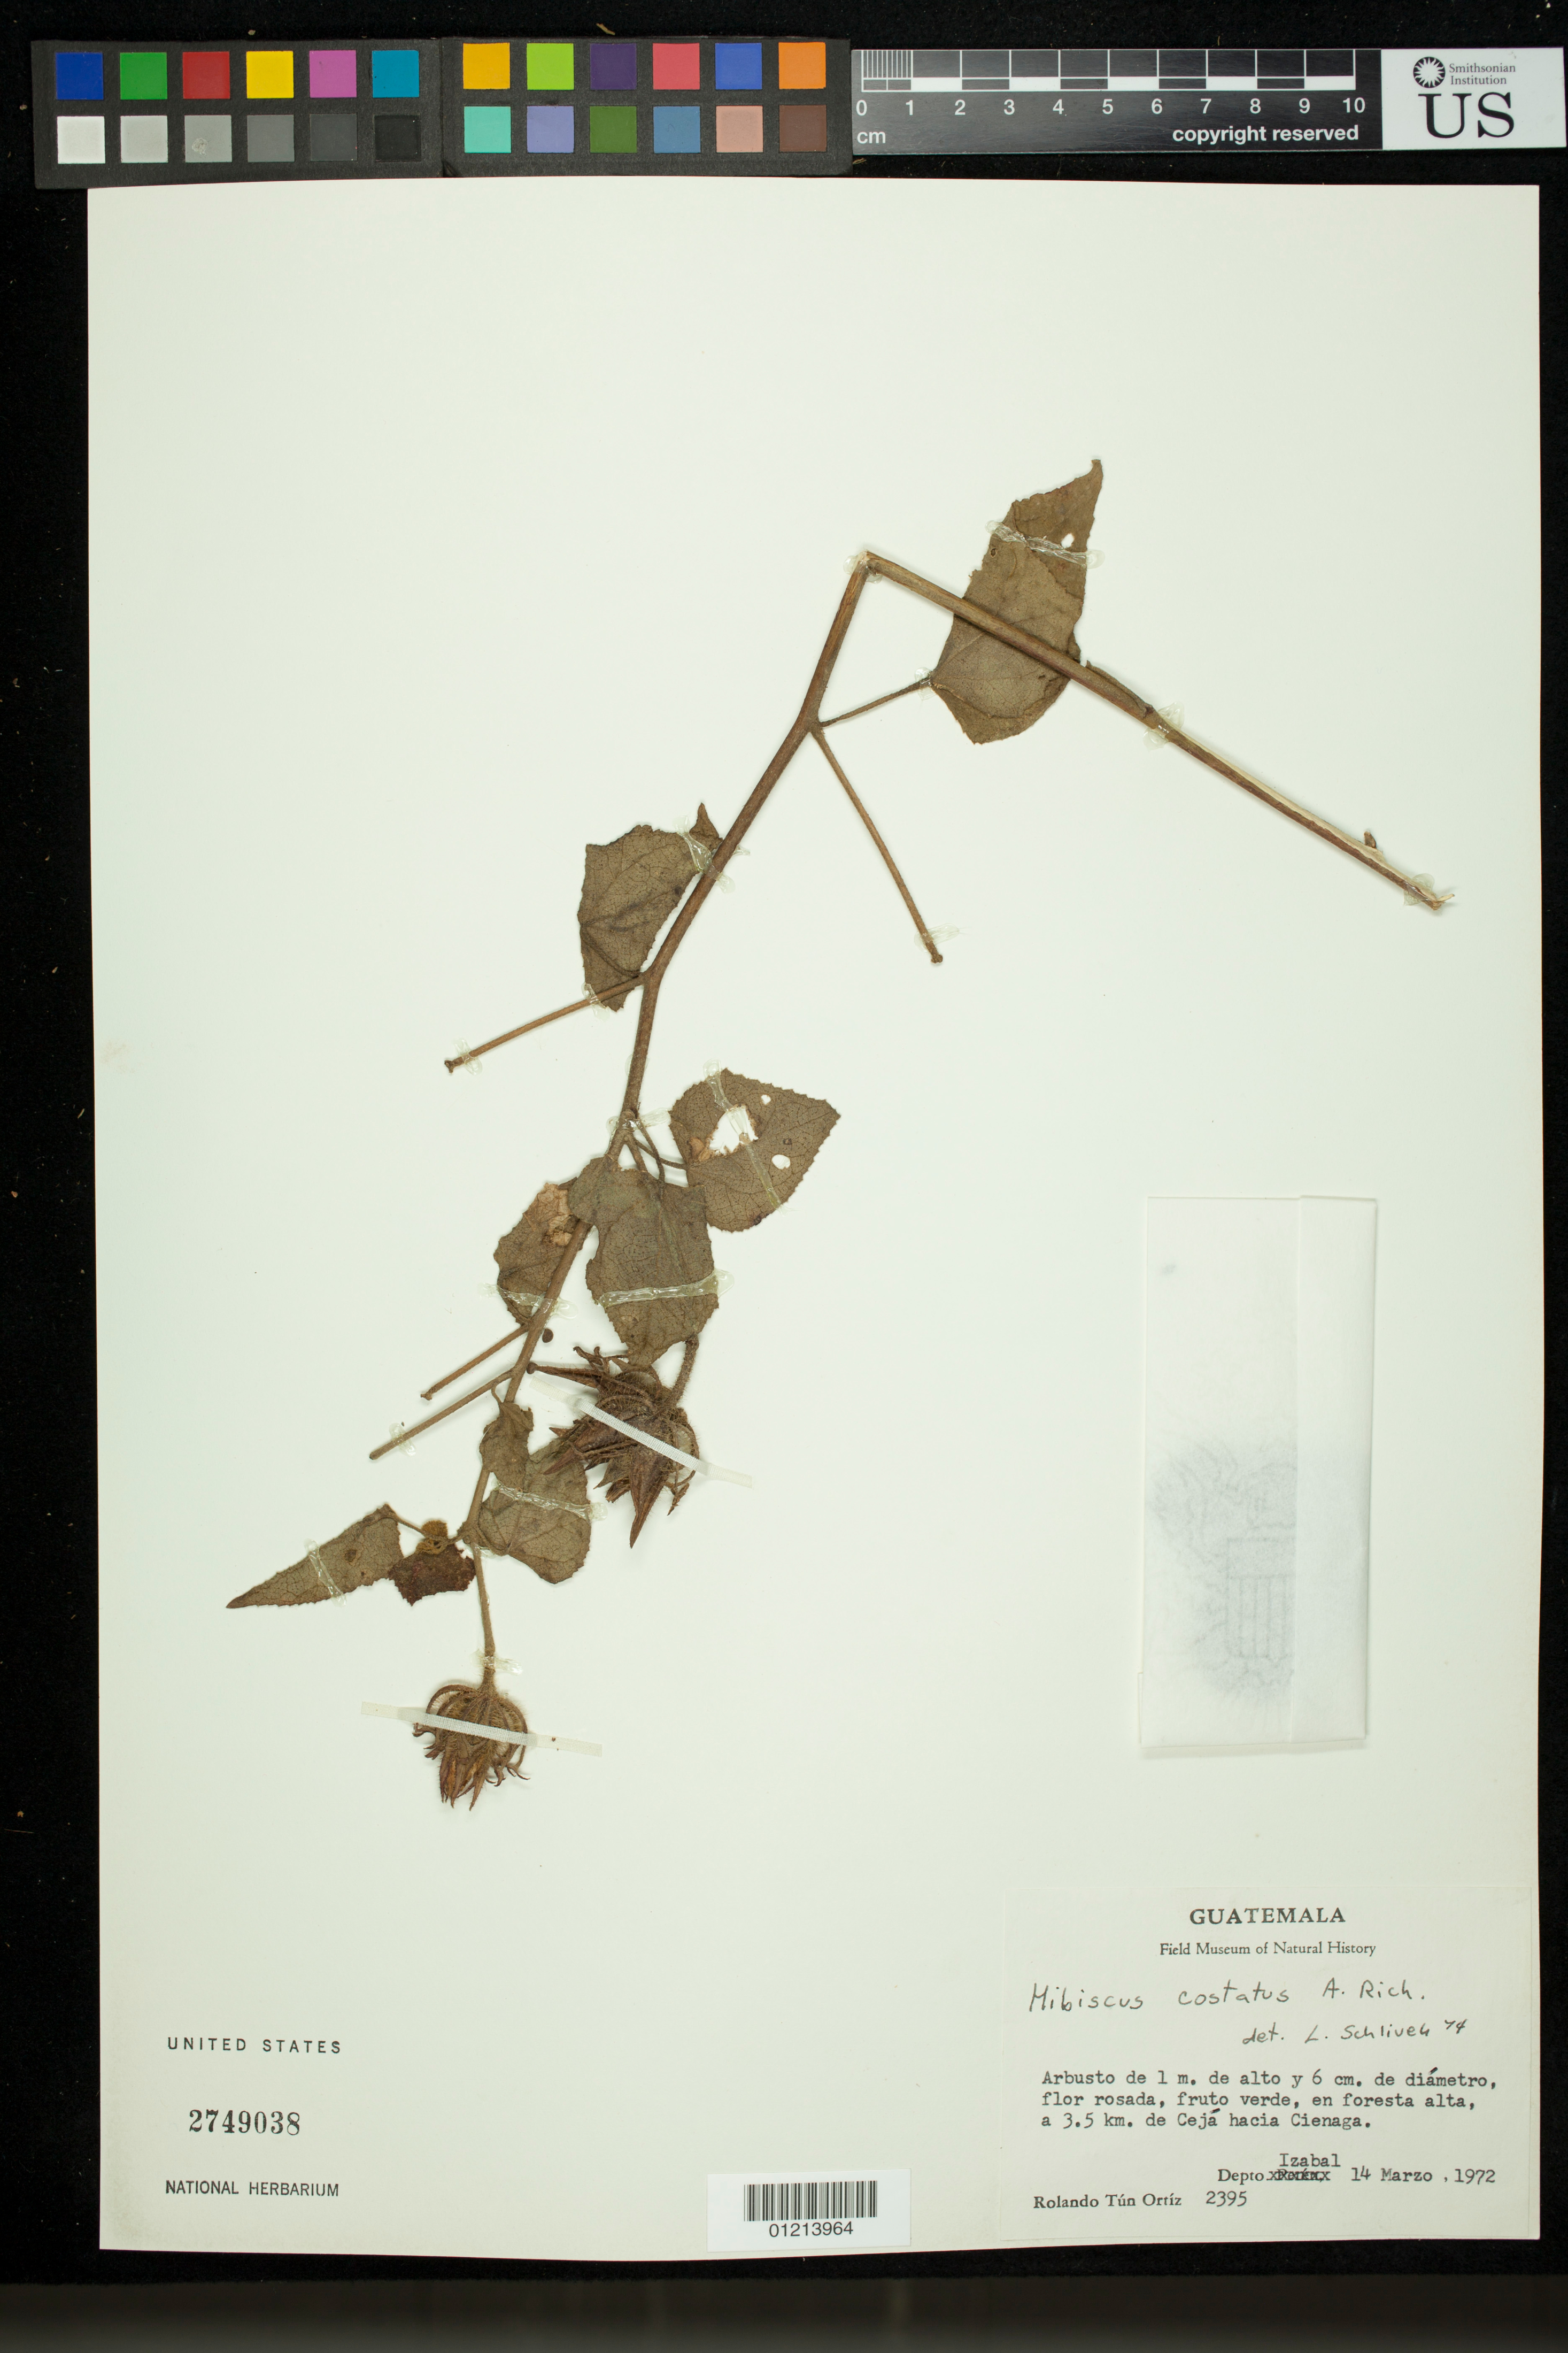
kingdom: Plantae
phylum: Tracheophyta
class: Magnoliopsida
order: Malvales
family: Malvaceae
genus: Sabdariffa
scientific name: Sabdariffa costata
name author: (A. Rich.) M.M. Hanes & R.L. Barrett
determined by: Dorr, Laurence J., Curator (BOT), Smithsonian Institution - National Museum of Natural History (UNITED STATES)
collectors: R. Tún Ortíz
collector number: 2395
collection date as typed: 14 Mar 1972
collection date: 1972-03-14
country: Guatemala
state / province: Izabal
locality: en foresta alta, a 3.5 km. de Cejá hacia Cienaga.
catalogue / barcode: US 2749038